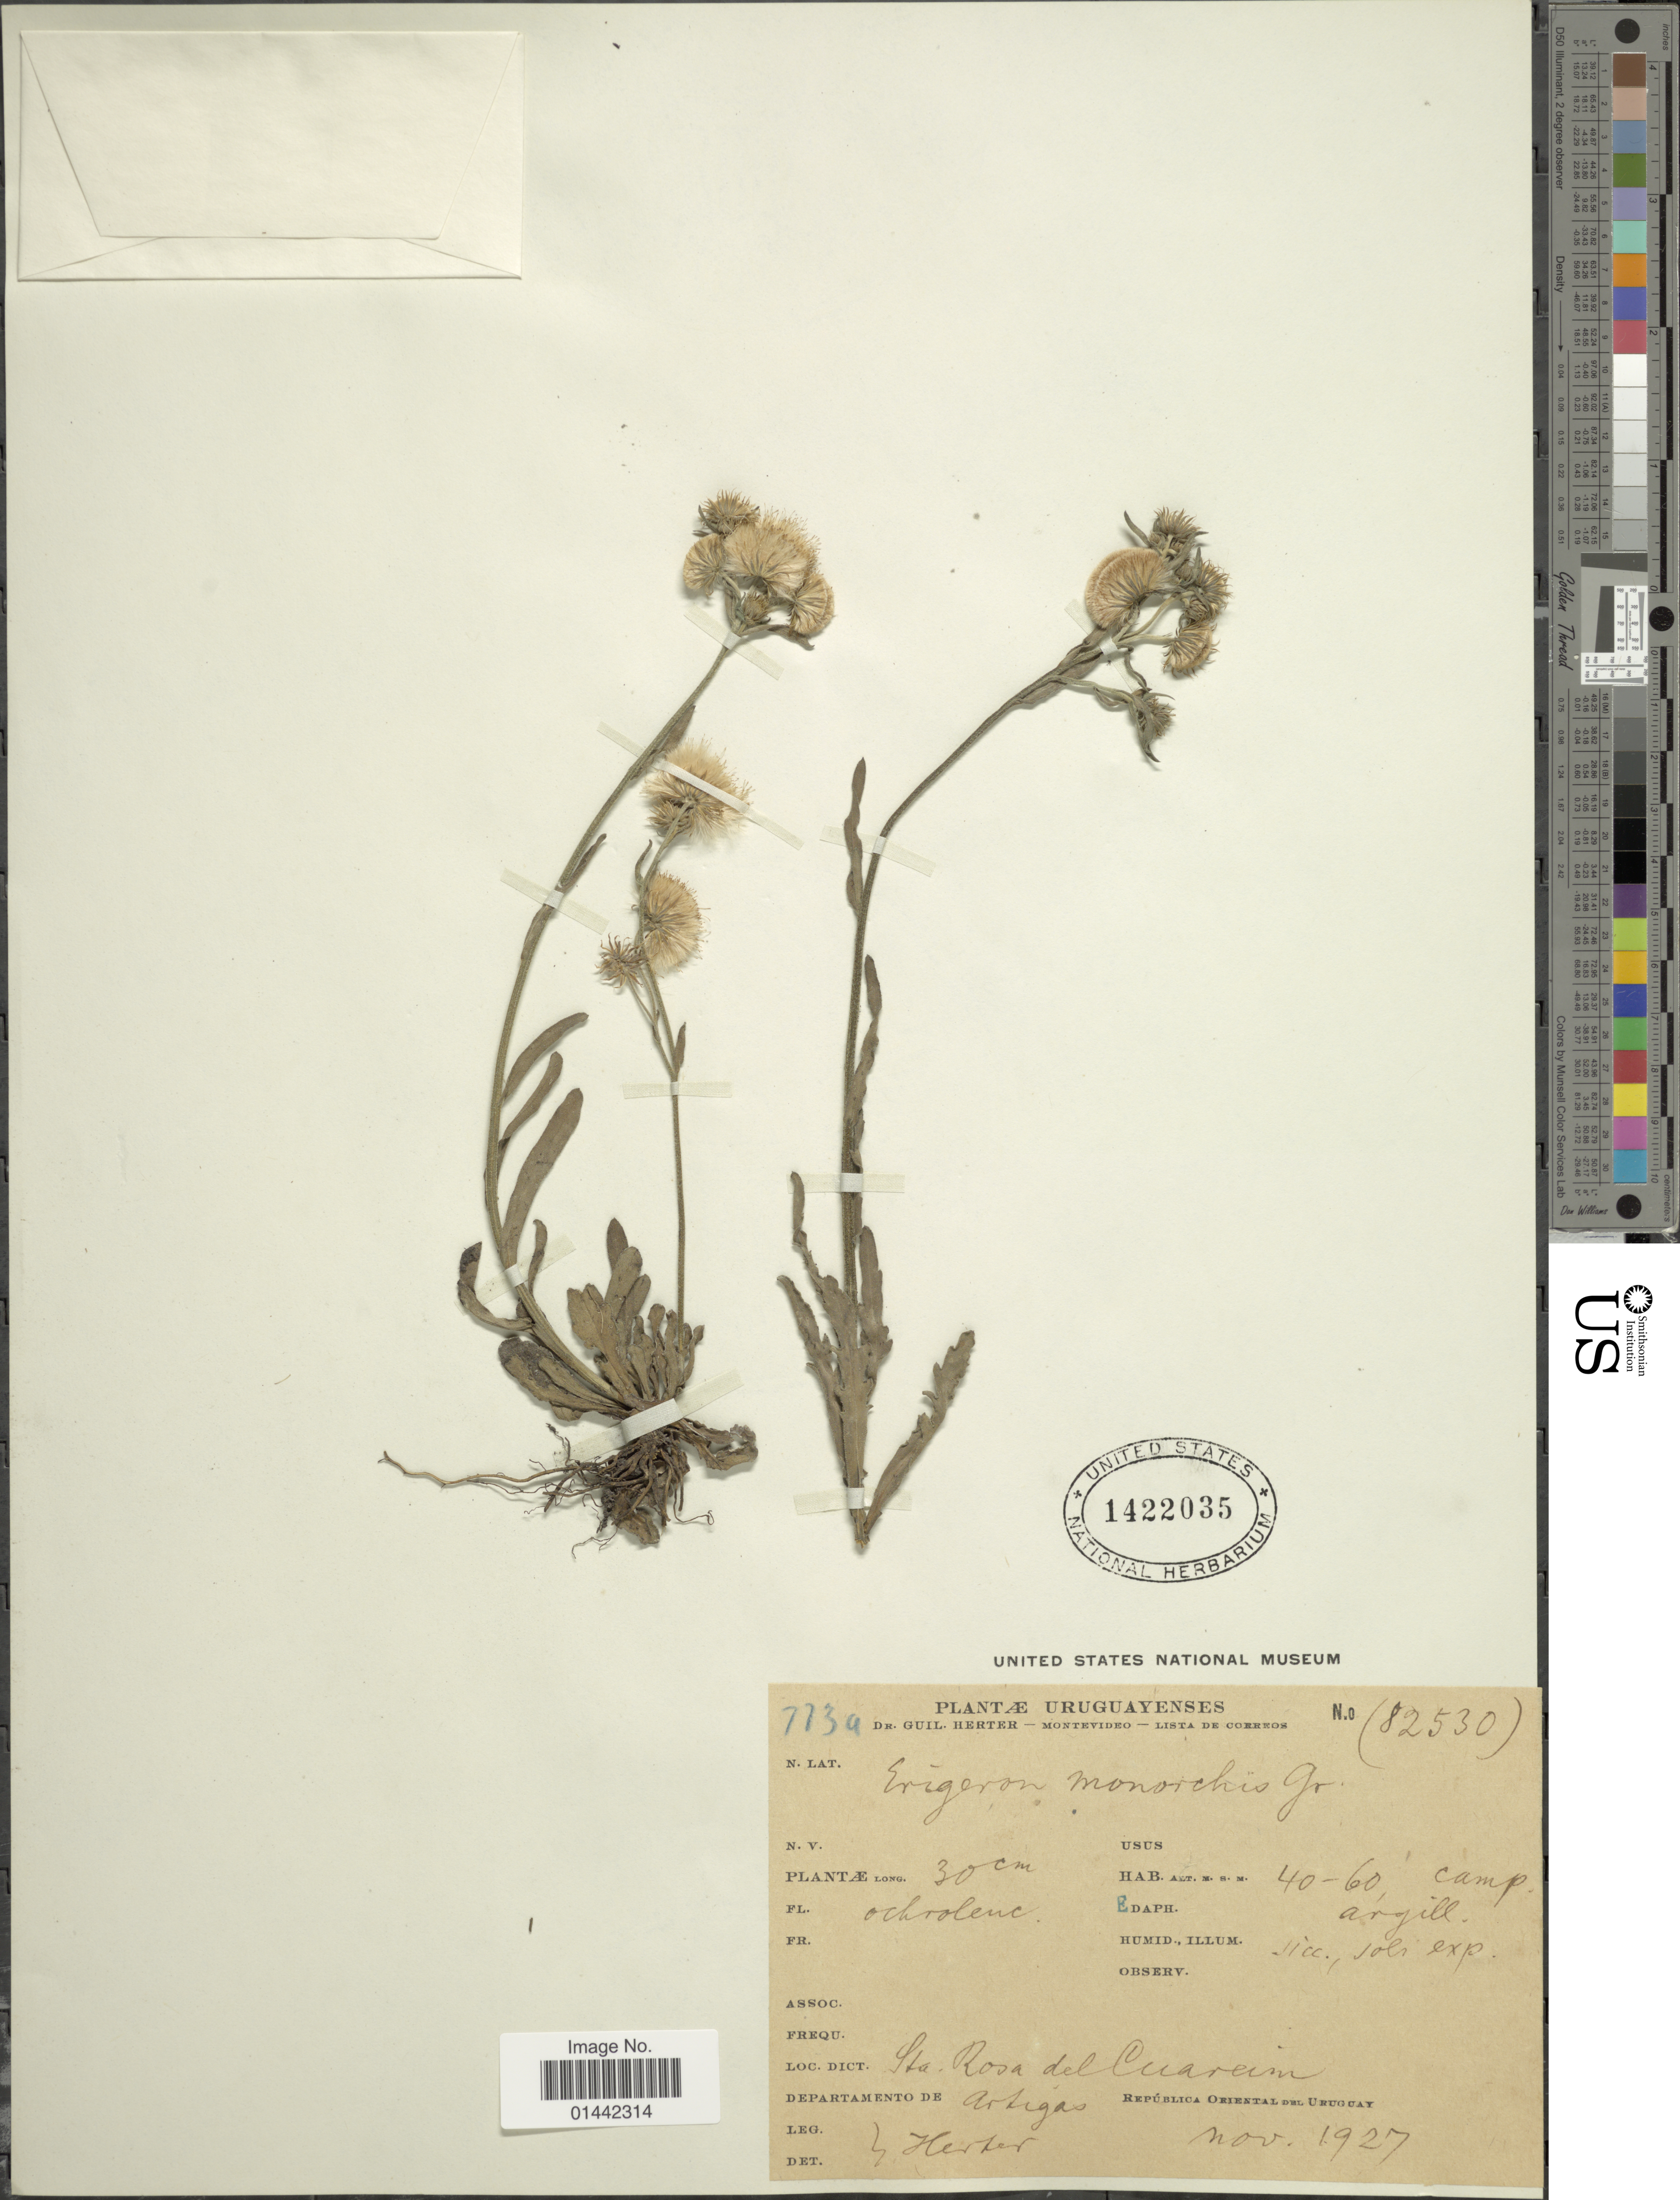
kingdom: Plantae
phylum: Tracheophyta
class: Magnoliopsida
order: Asterales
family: Asteraceae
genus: Erigeron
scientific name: Erigeron monorchis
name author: Griseb.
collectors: W. G. Herter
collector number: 773a/82630*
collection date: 1927-11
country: Uruguay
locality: Sta. Rosa del Cuareim, departamento de Artigas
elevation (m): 40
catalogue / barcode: US 1422035